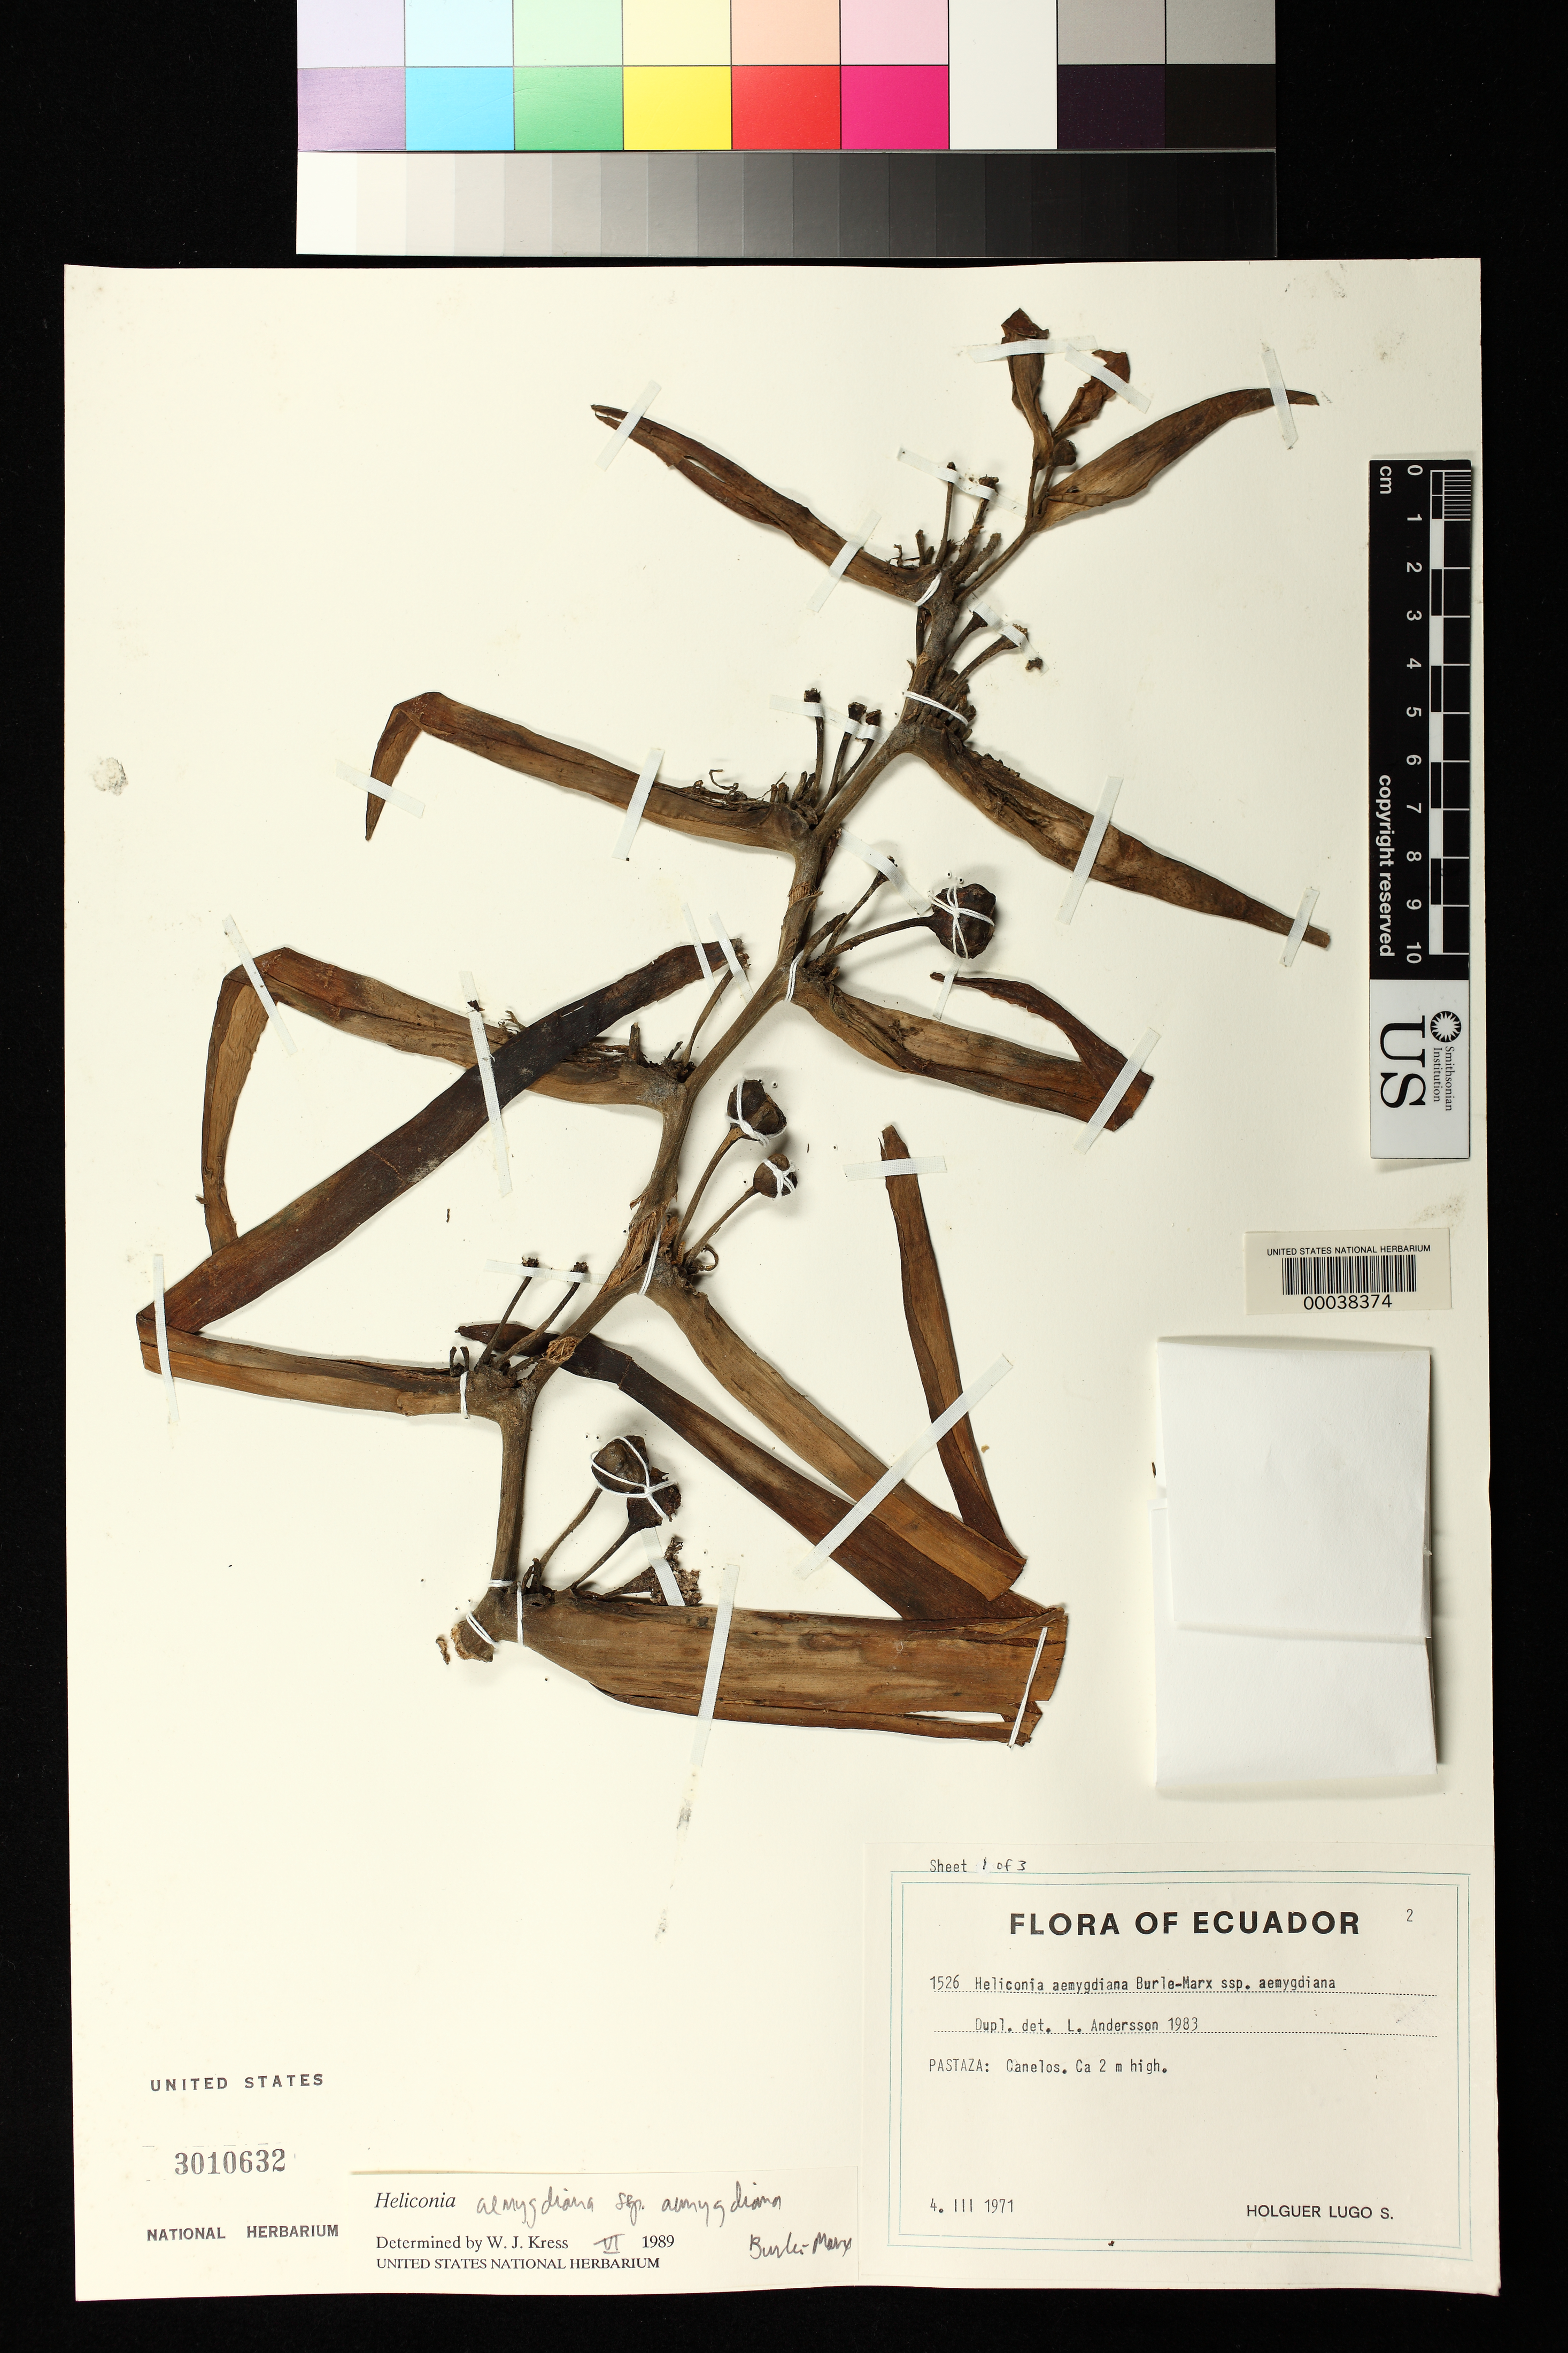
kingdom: Plantae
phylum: Tracheophyta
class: Liliopsida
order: Zingiberales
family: Heliconiaceae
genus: Heliconia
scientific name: Heliconia aemygdiana subsp. aemygdiana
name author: Burle-Marx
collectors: H. Lugo S.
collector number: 1526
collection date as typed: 04 Mar 1971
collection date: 1971-03-04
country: Ecuador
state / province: Pastaza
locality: Canelos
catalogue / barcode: US 3010632